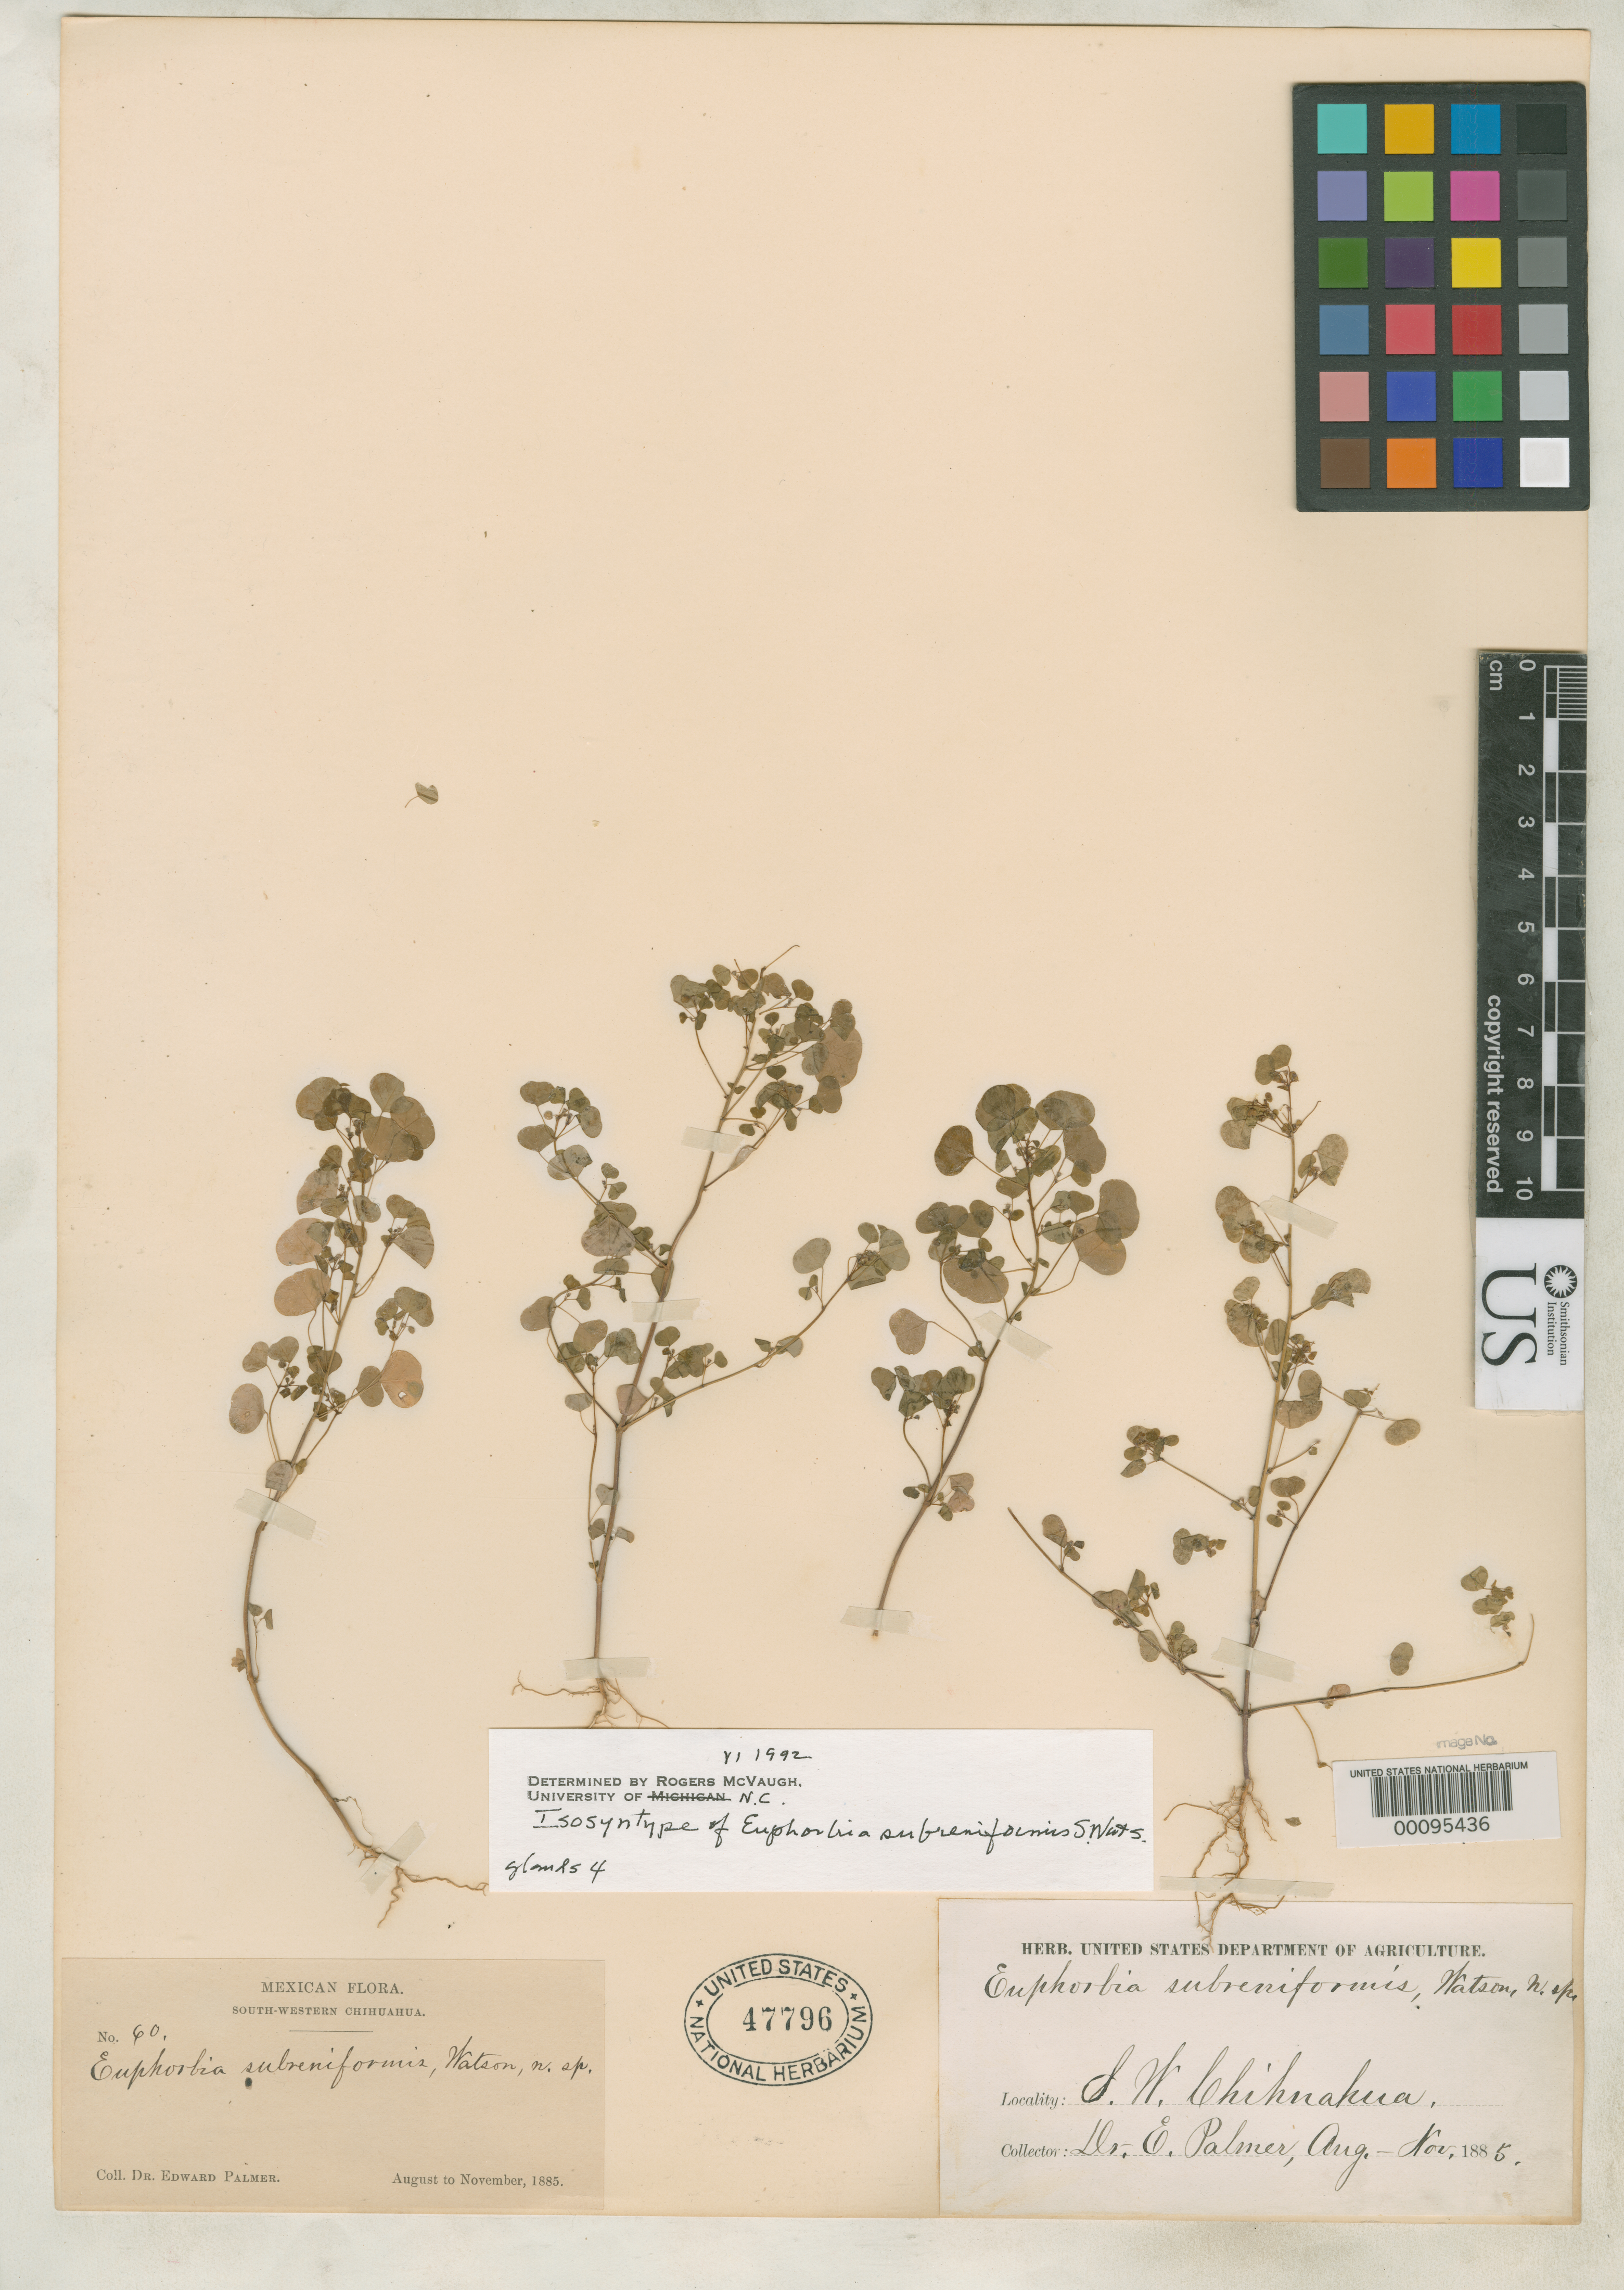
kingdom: Plantae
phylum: Tracheophyta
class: Magnoliopsida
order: Malpighiales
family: Euphorbiaceae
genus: Euphorbia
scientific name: Euphorbia subreniforme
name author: S. Watson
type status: Isosyntype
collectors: E. Palmer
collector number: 60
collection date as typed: Aug 1885 to -- Nov 1885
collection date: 1885-08/1885-11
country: Mexico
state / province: Chihuahua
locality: Hacienda San Jose.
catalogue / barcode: US 47796